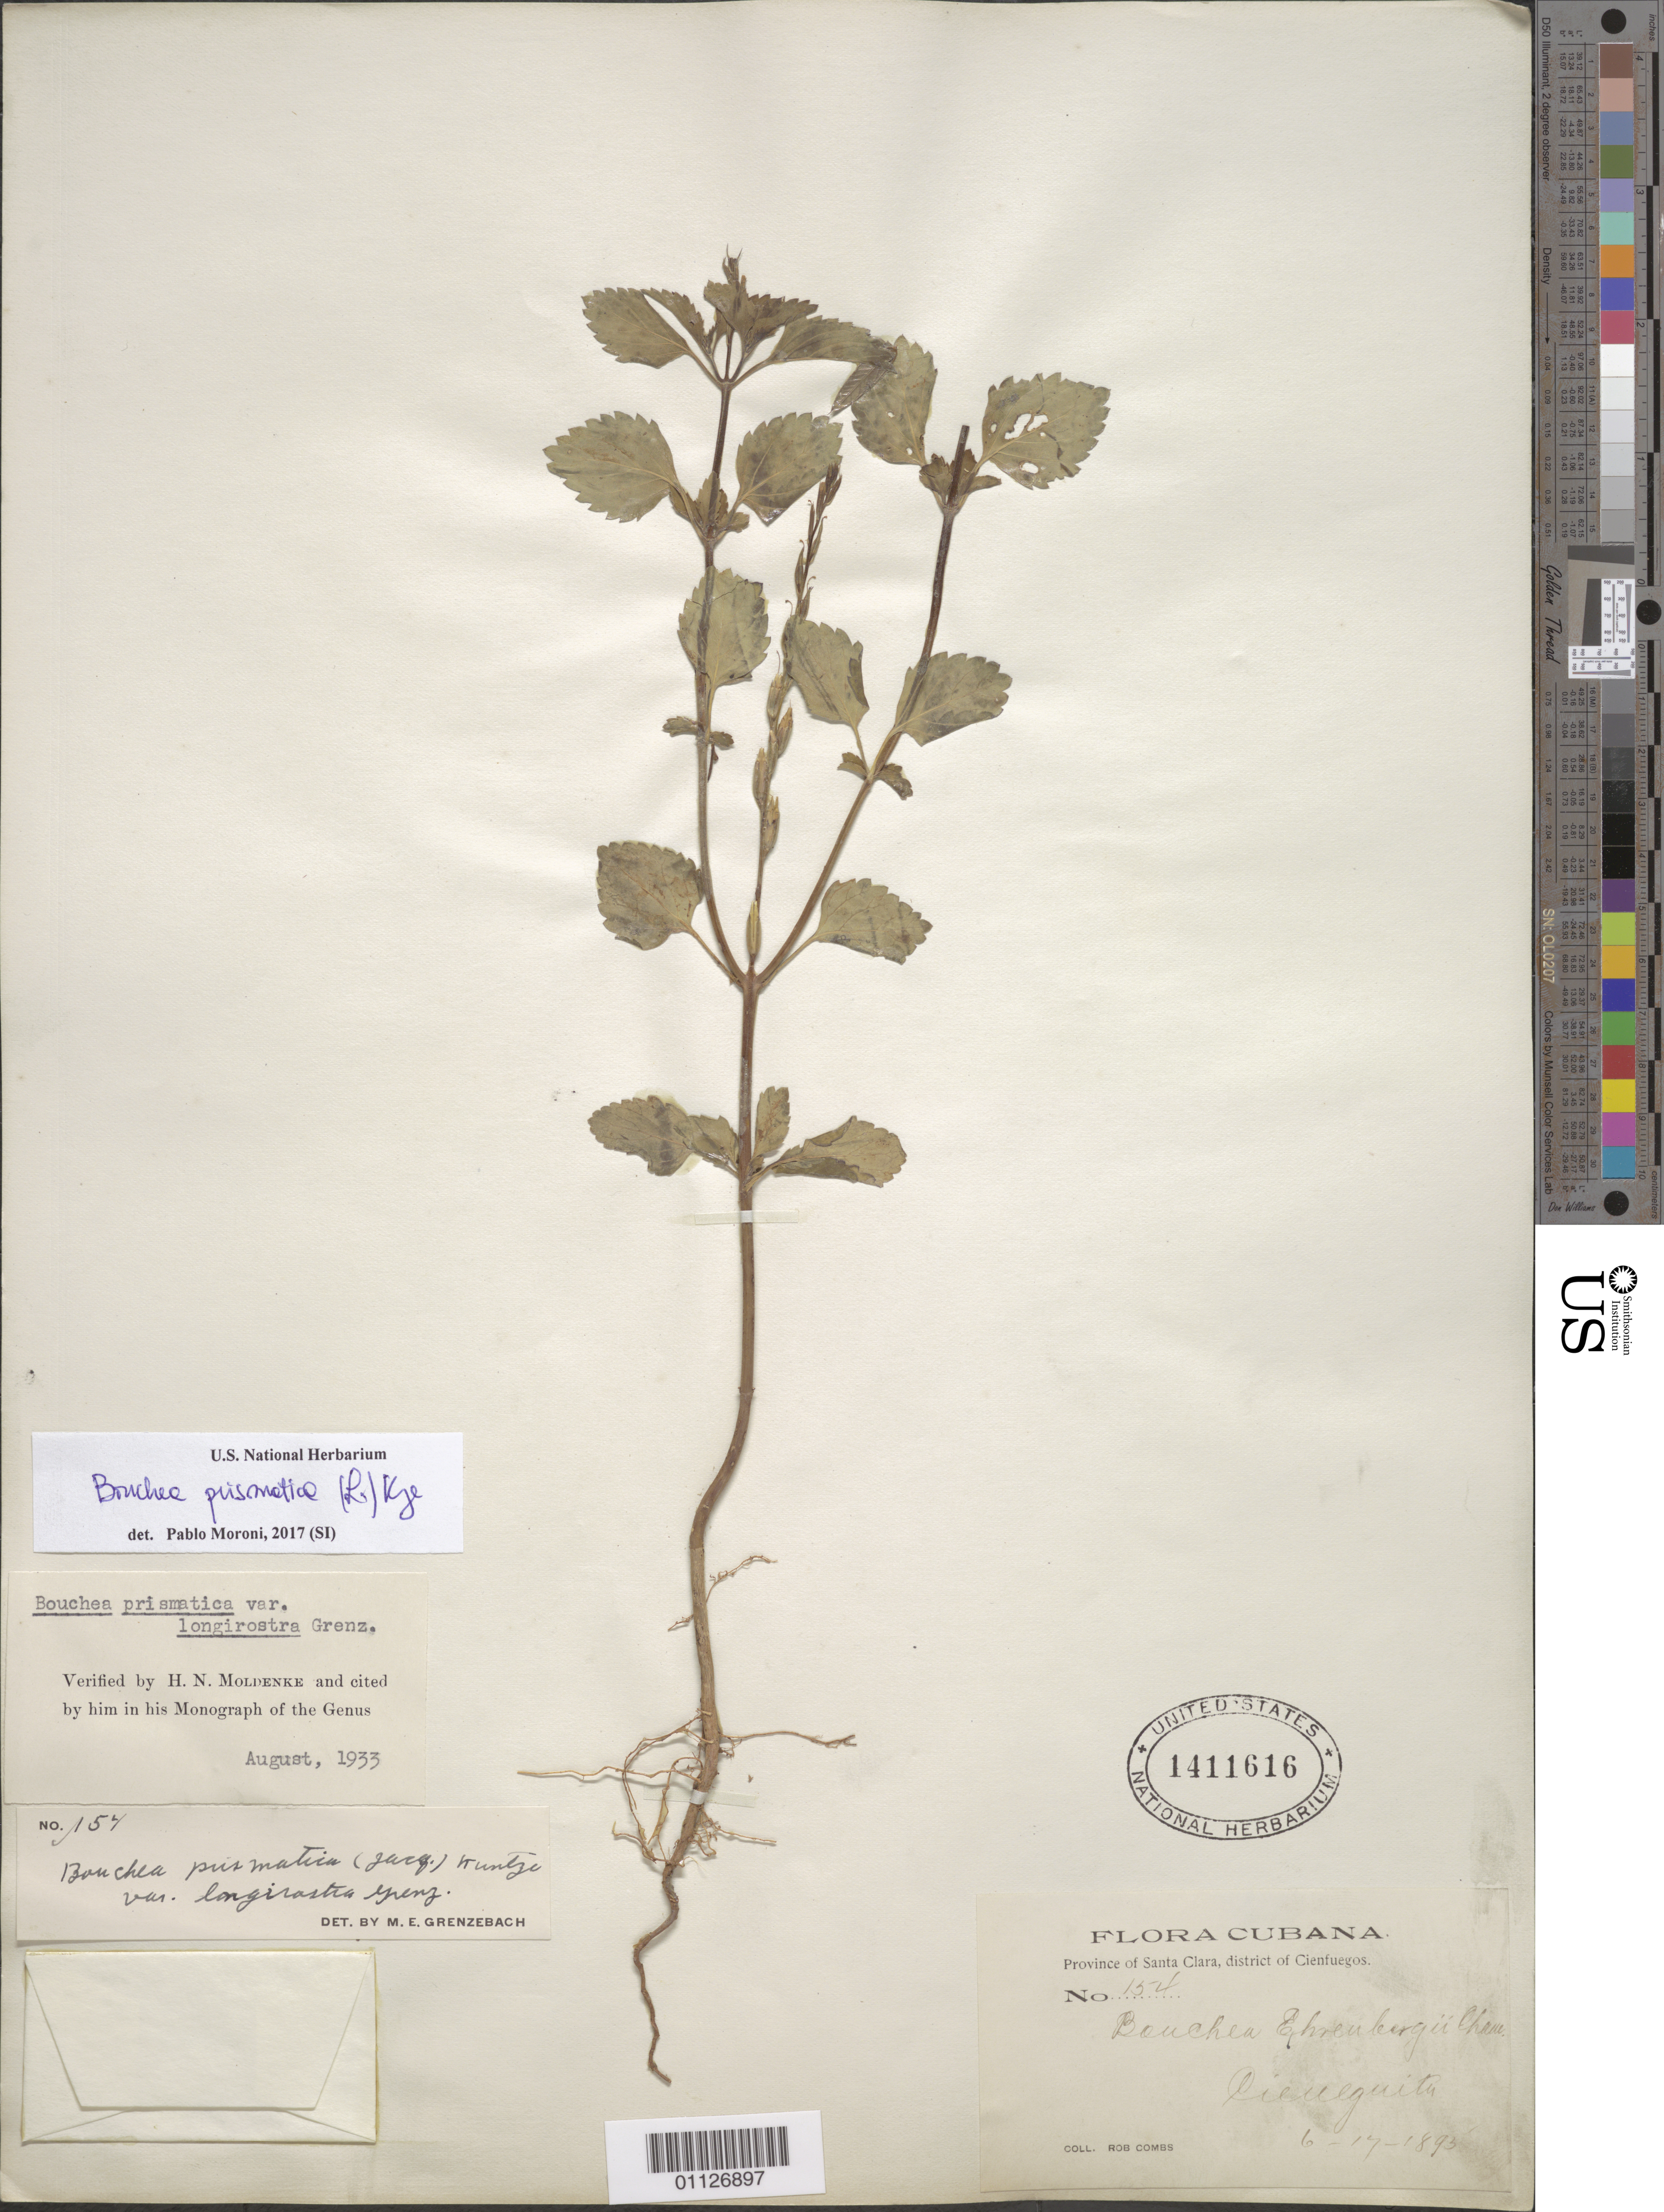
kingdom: Plantae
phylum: Tracheophyta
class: Magnoliopsida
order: Lamiales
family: Verbenaceae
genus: Bouchea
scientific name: Bouchea prismatica var. longirostra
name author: Grenzeb.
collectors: R. Combs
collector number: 154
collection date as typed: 17 Jun 1893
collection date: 1893-06-17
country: Cuba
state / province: Cienfuegos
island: Cuba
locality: Cieneguita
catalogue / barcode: US 1411616